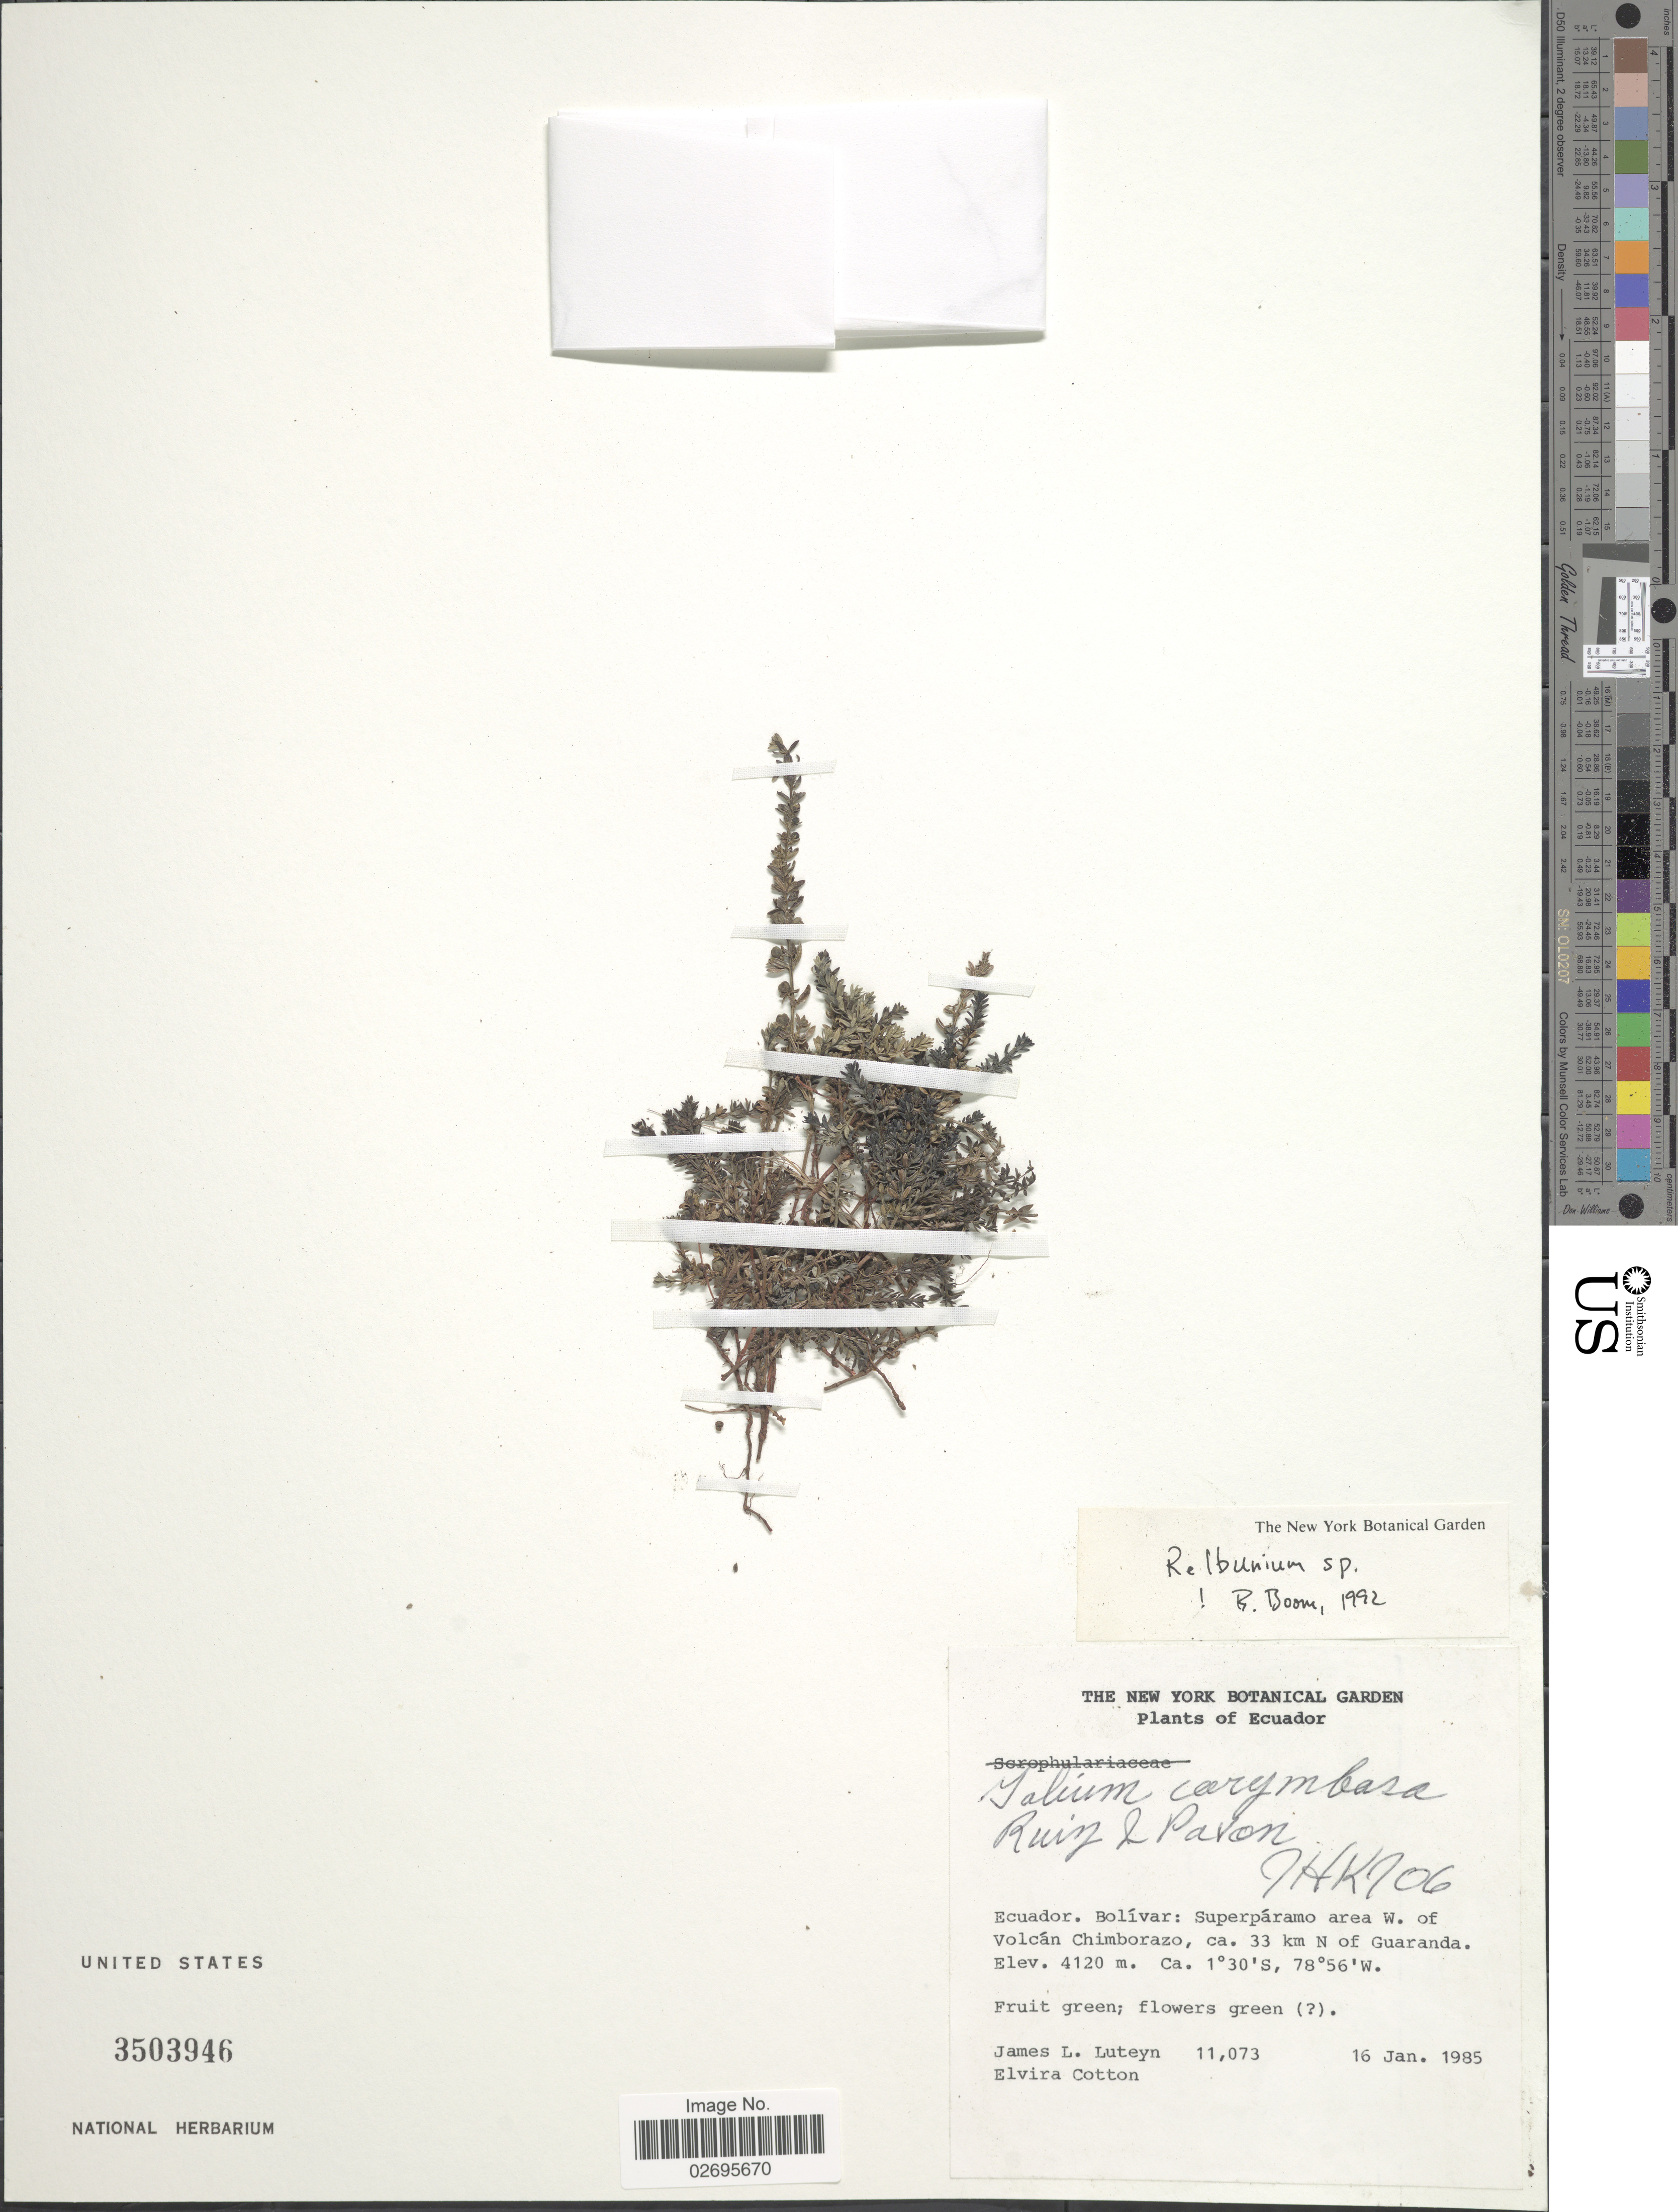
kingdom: Plantae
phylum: Tracheophyta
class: Magnoliopsida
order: Gentianales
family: Rubiaceae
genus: Galium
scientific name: Galium corymbosum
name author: Ruiz & Pav.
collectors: J. L. Luteyn & E. Cotton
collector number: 11073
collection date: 1985-01-16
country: Ecuador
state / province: Bolívar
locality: Bolivar: Superparamo area W. of Volcan Chimborazo, 33 km N of Guaranda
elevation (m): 4120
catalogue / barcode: US 3503946